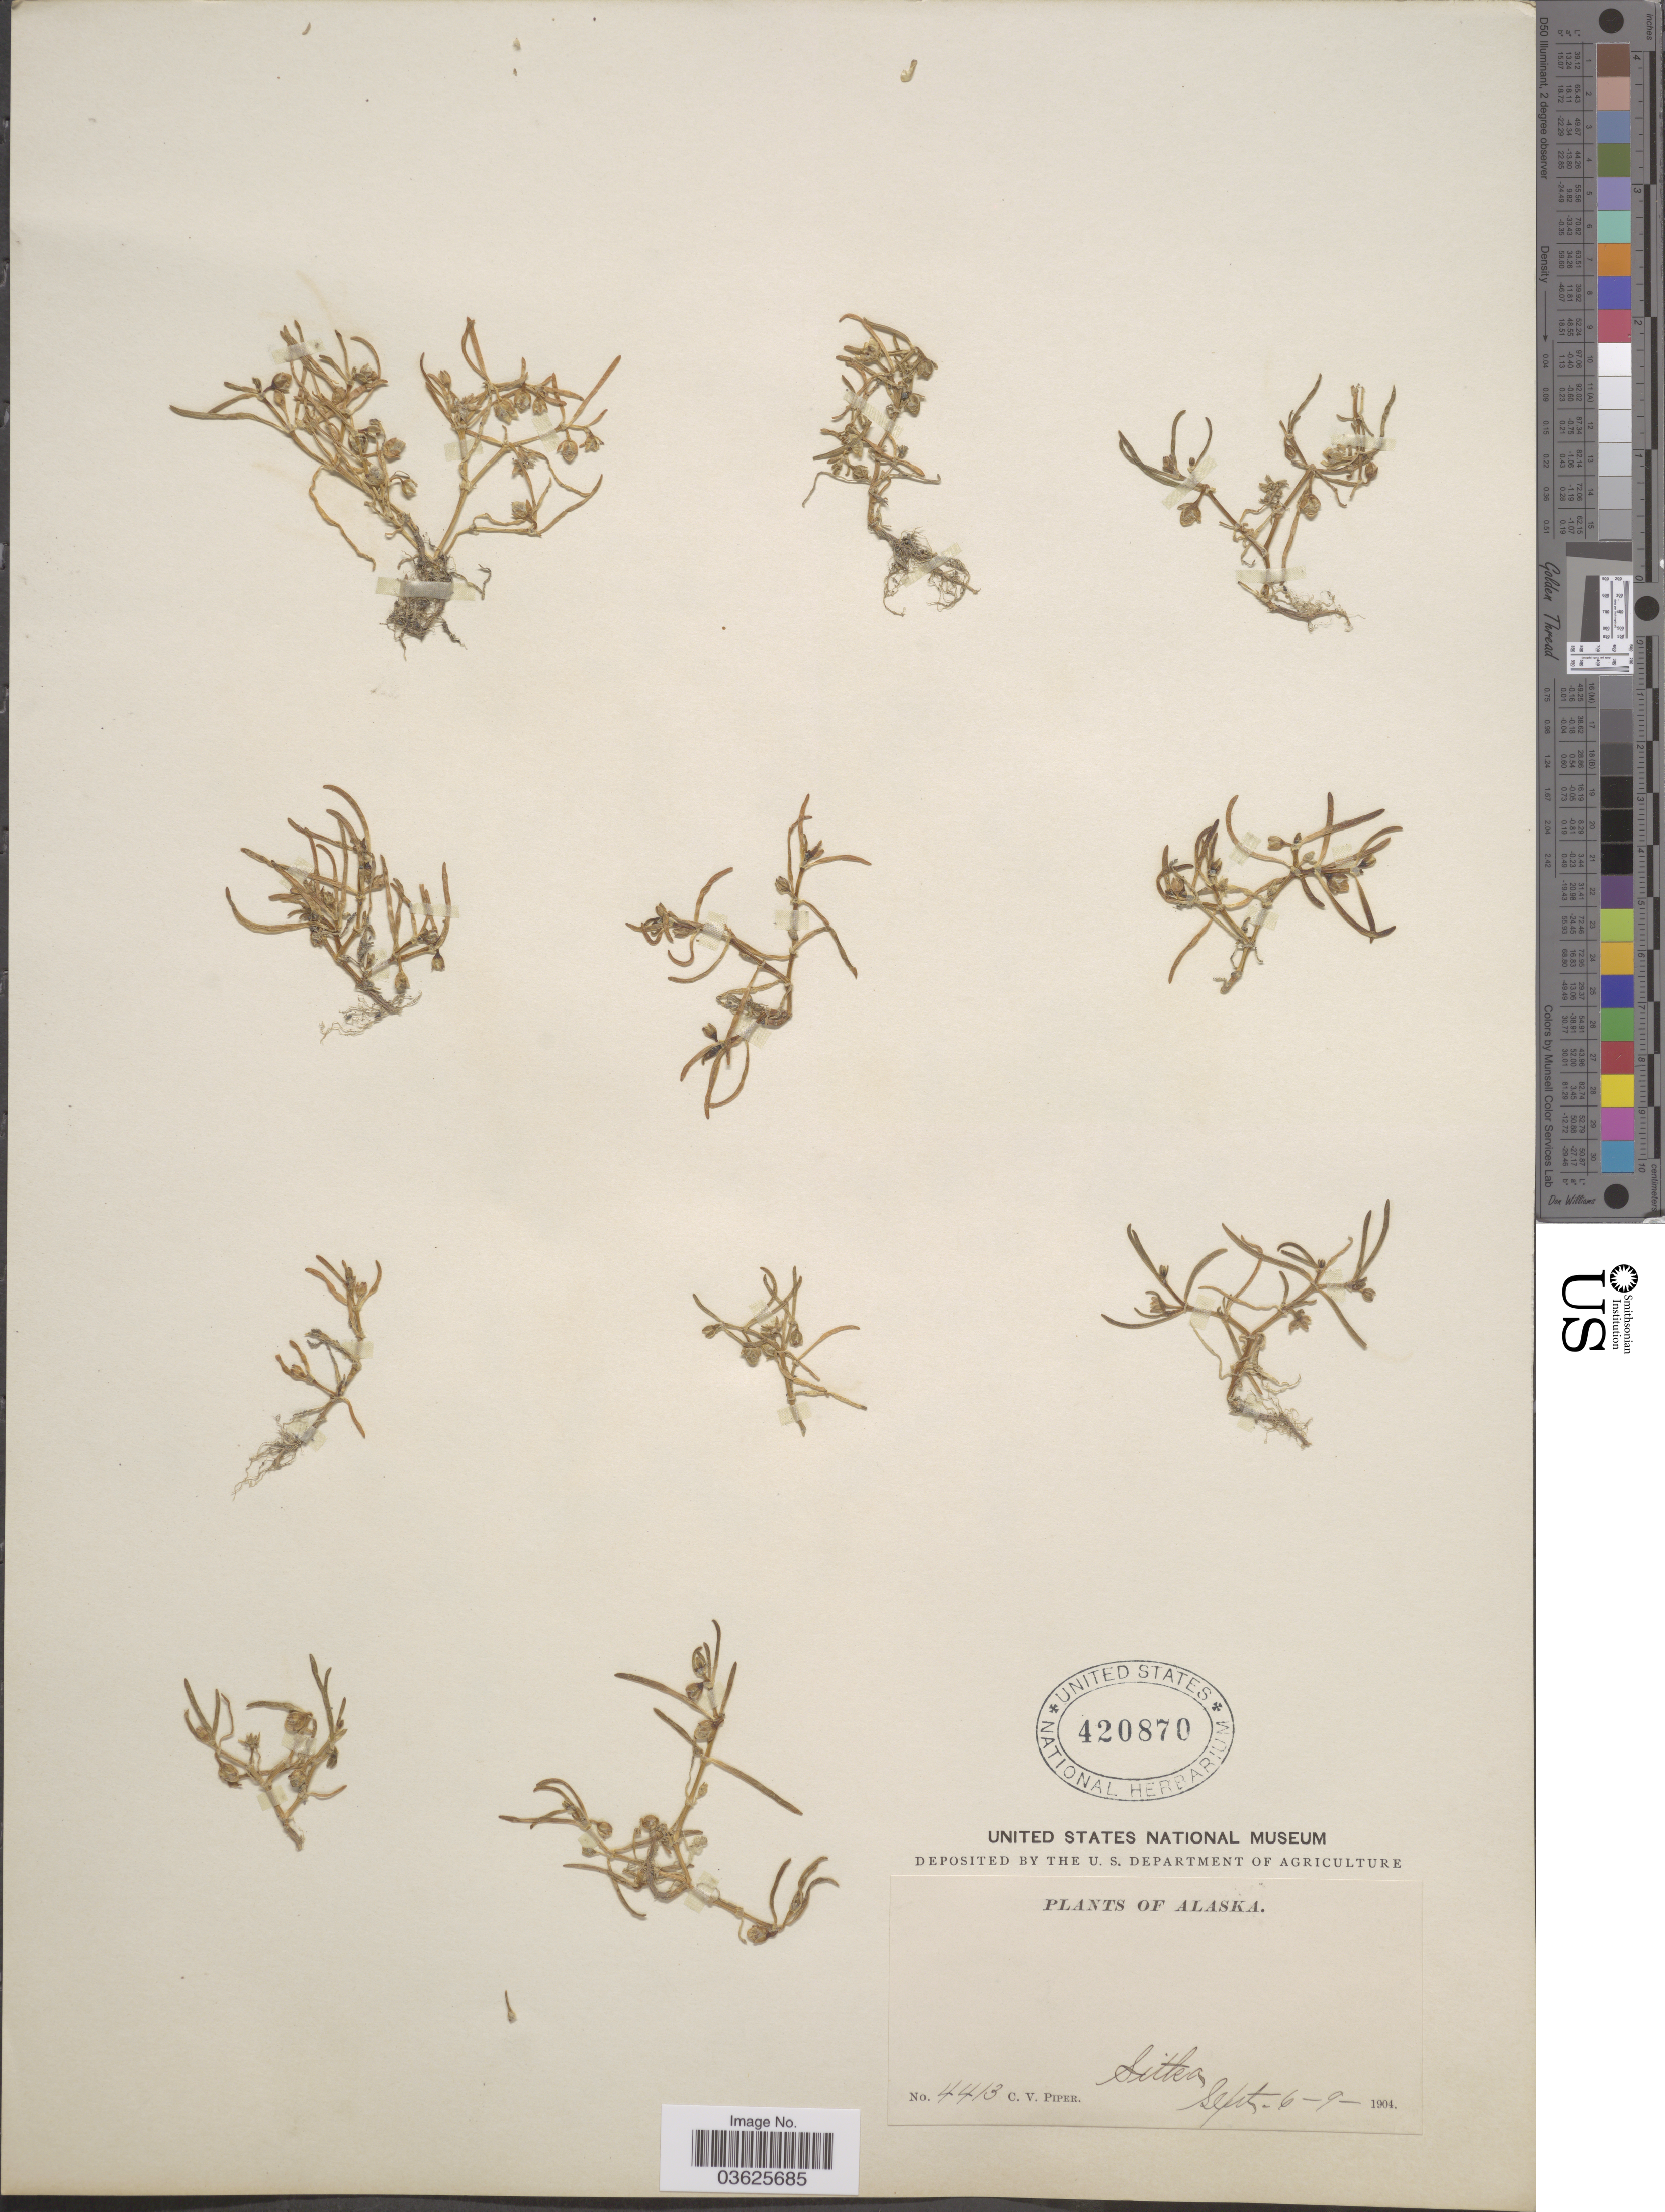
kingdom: Plantae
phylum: Tracheophyta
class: Magnoliopsida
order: Caryophyllales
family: Caryophyllaceae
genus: Spergularia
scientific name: Spergularia marina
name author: (L.) Griseb.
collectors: C. V. Piper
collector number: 4413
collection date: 1904-09-06/1904-09-09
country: United States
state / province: Alaska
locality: Sitka.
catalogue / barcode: US 420870